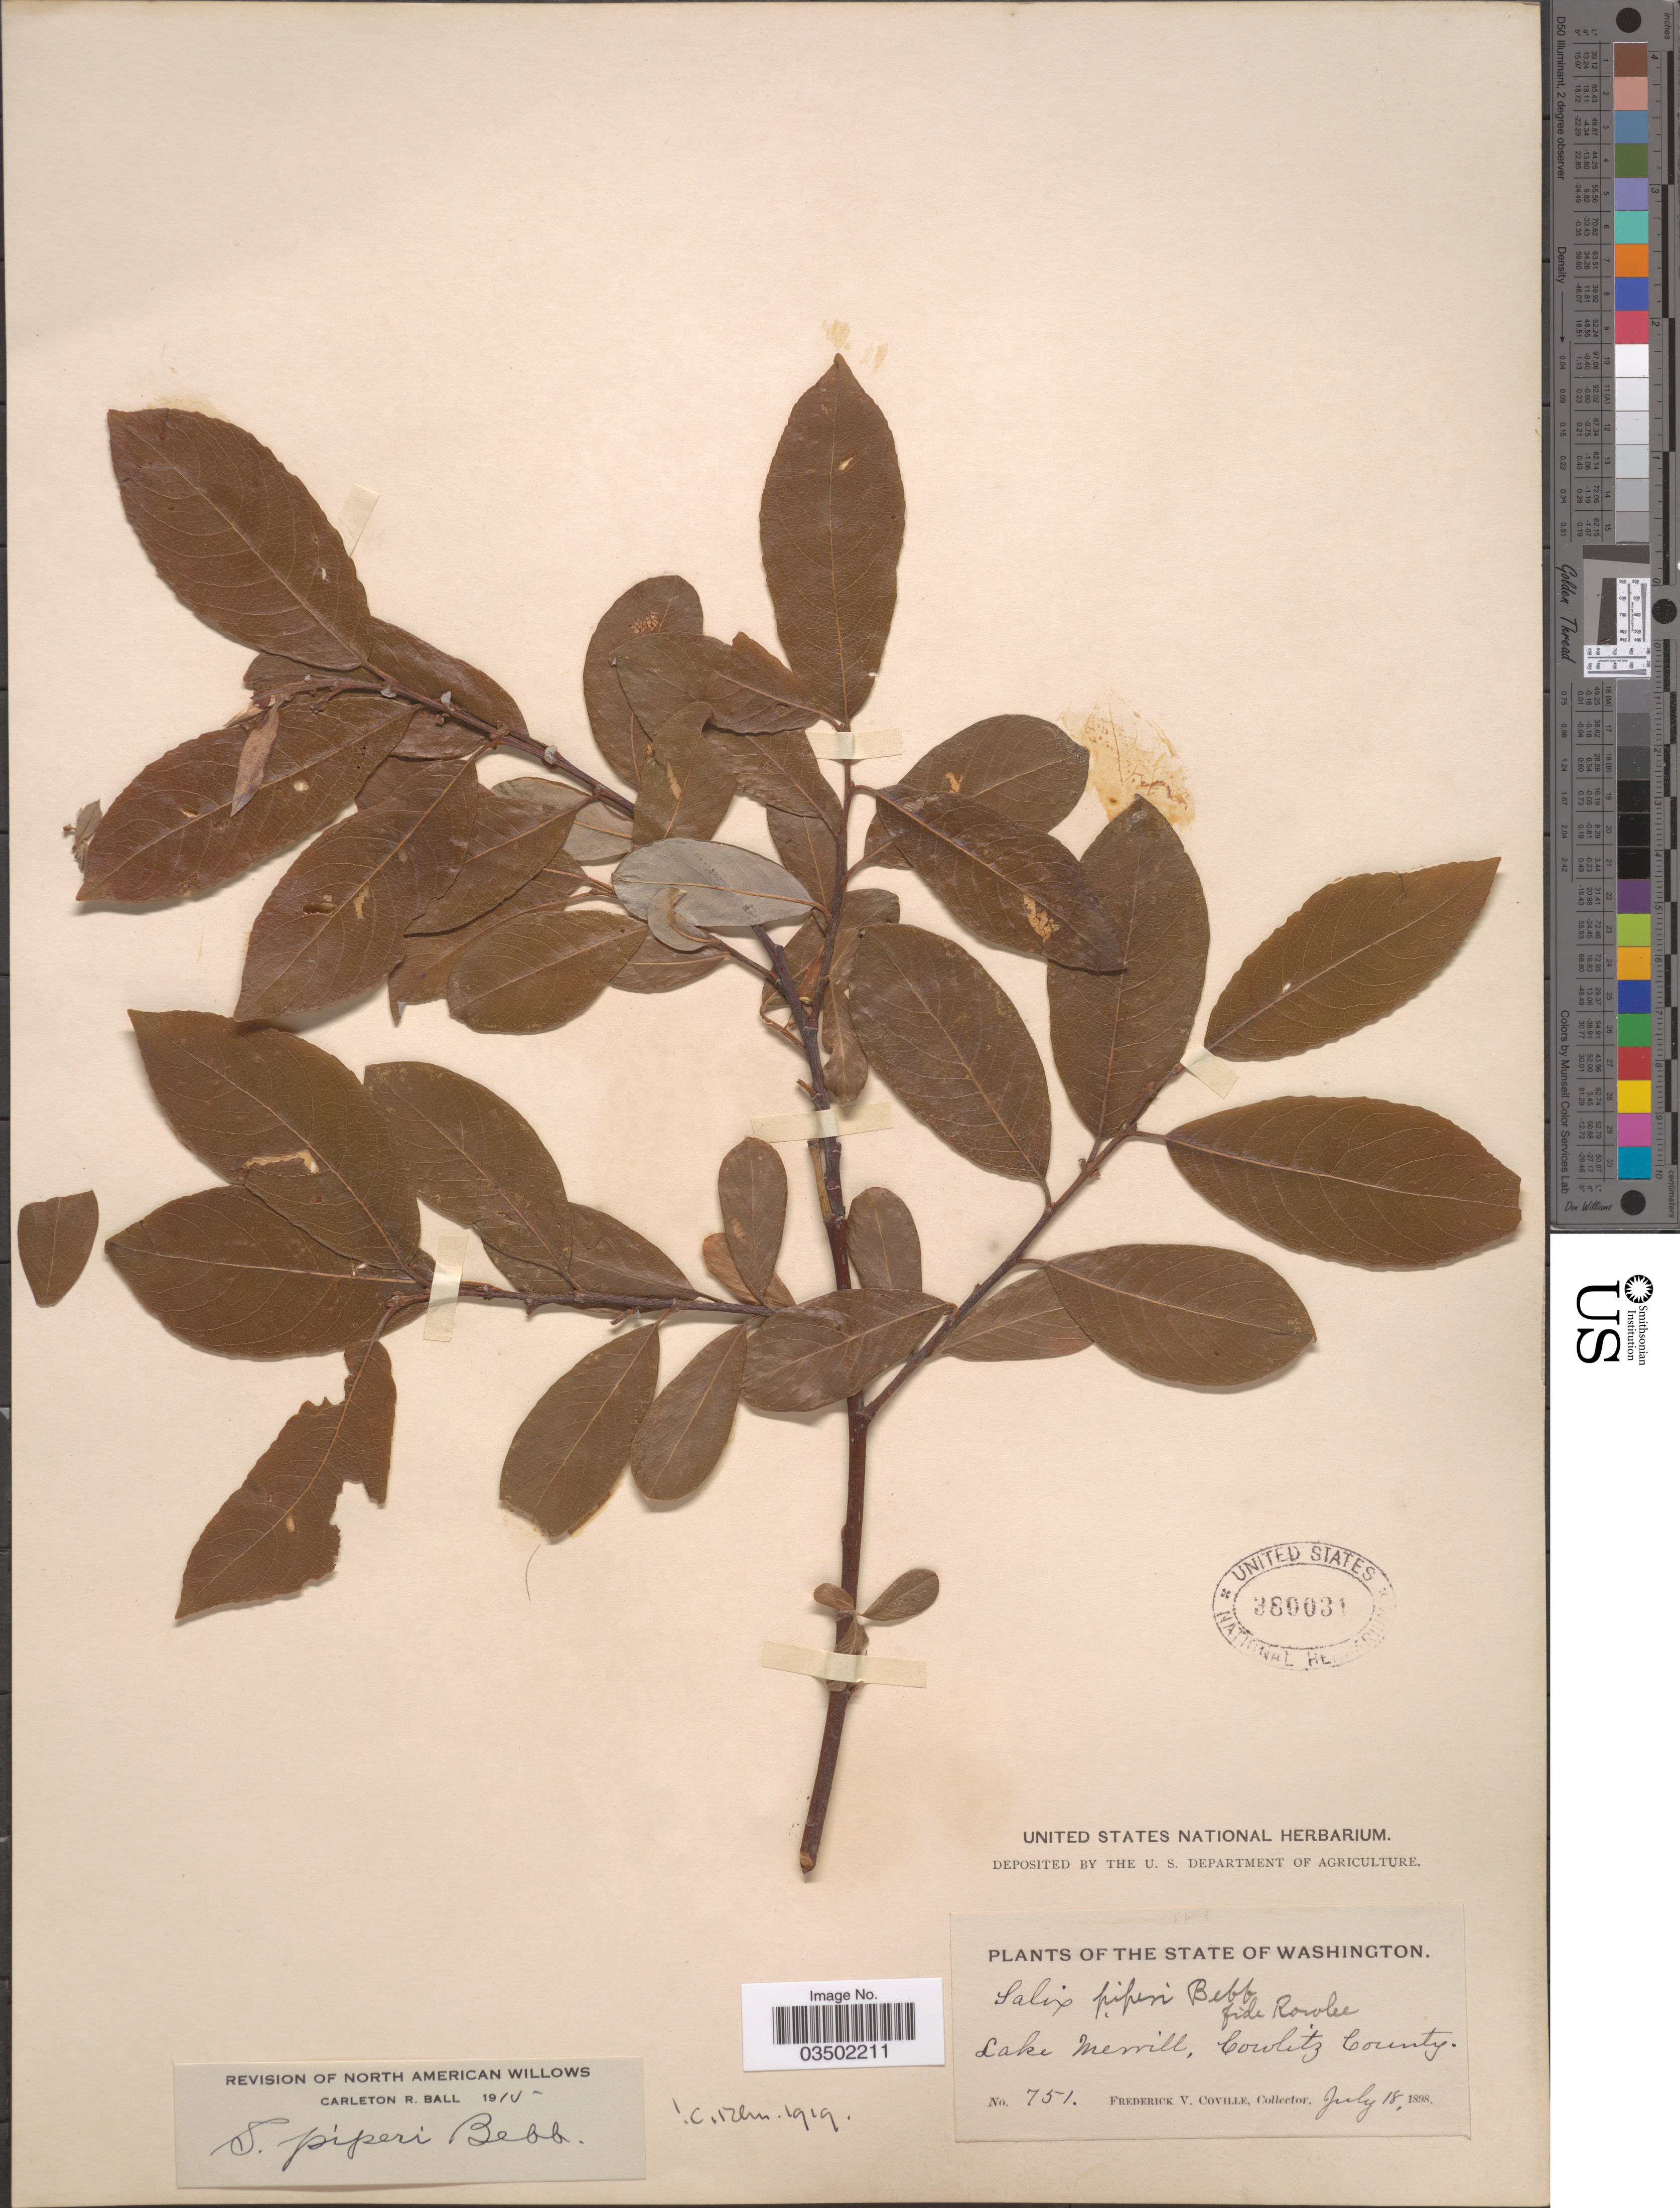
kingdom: Plantae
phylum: Tracheophyta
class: Magnoliopsida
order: Malpighiales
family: Salicaceae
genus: Salix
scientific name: Salix piperi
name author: Bebb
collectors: F. V. Coville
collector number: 751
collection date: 1898-07-18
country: United States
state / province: Washington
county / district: Cowlitz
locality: Lake Merrill, Cowlitz County.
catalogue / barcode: US 380031